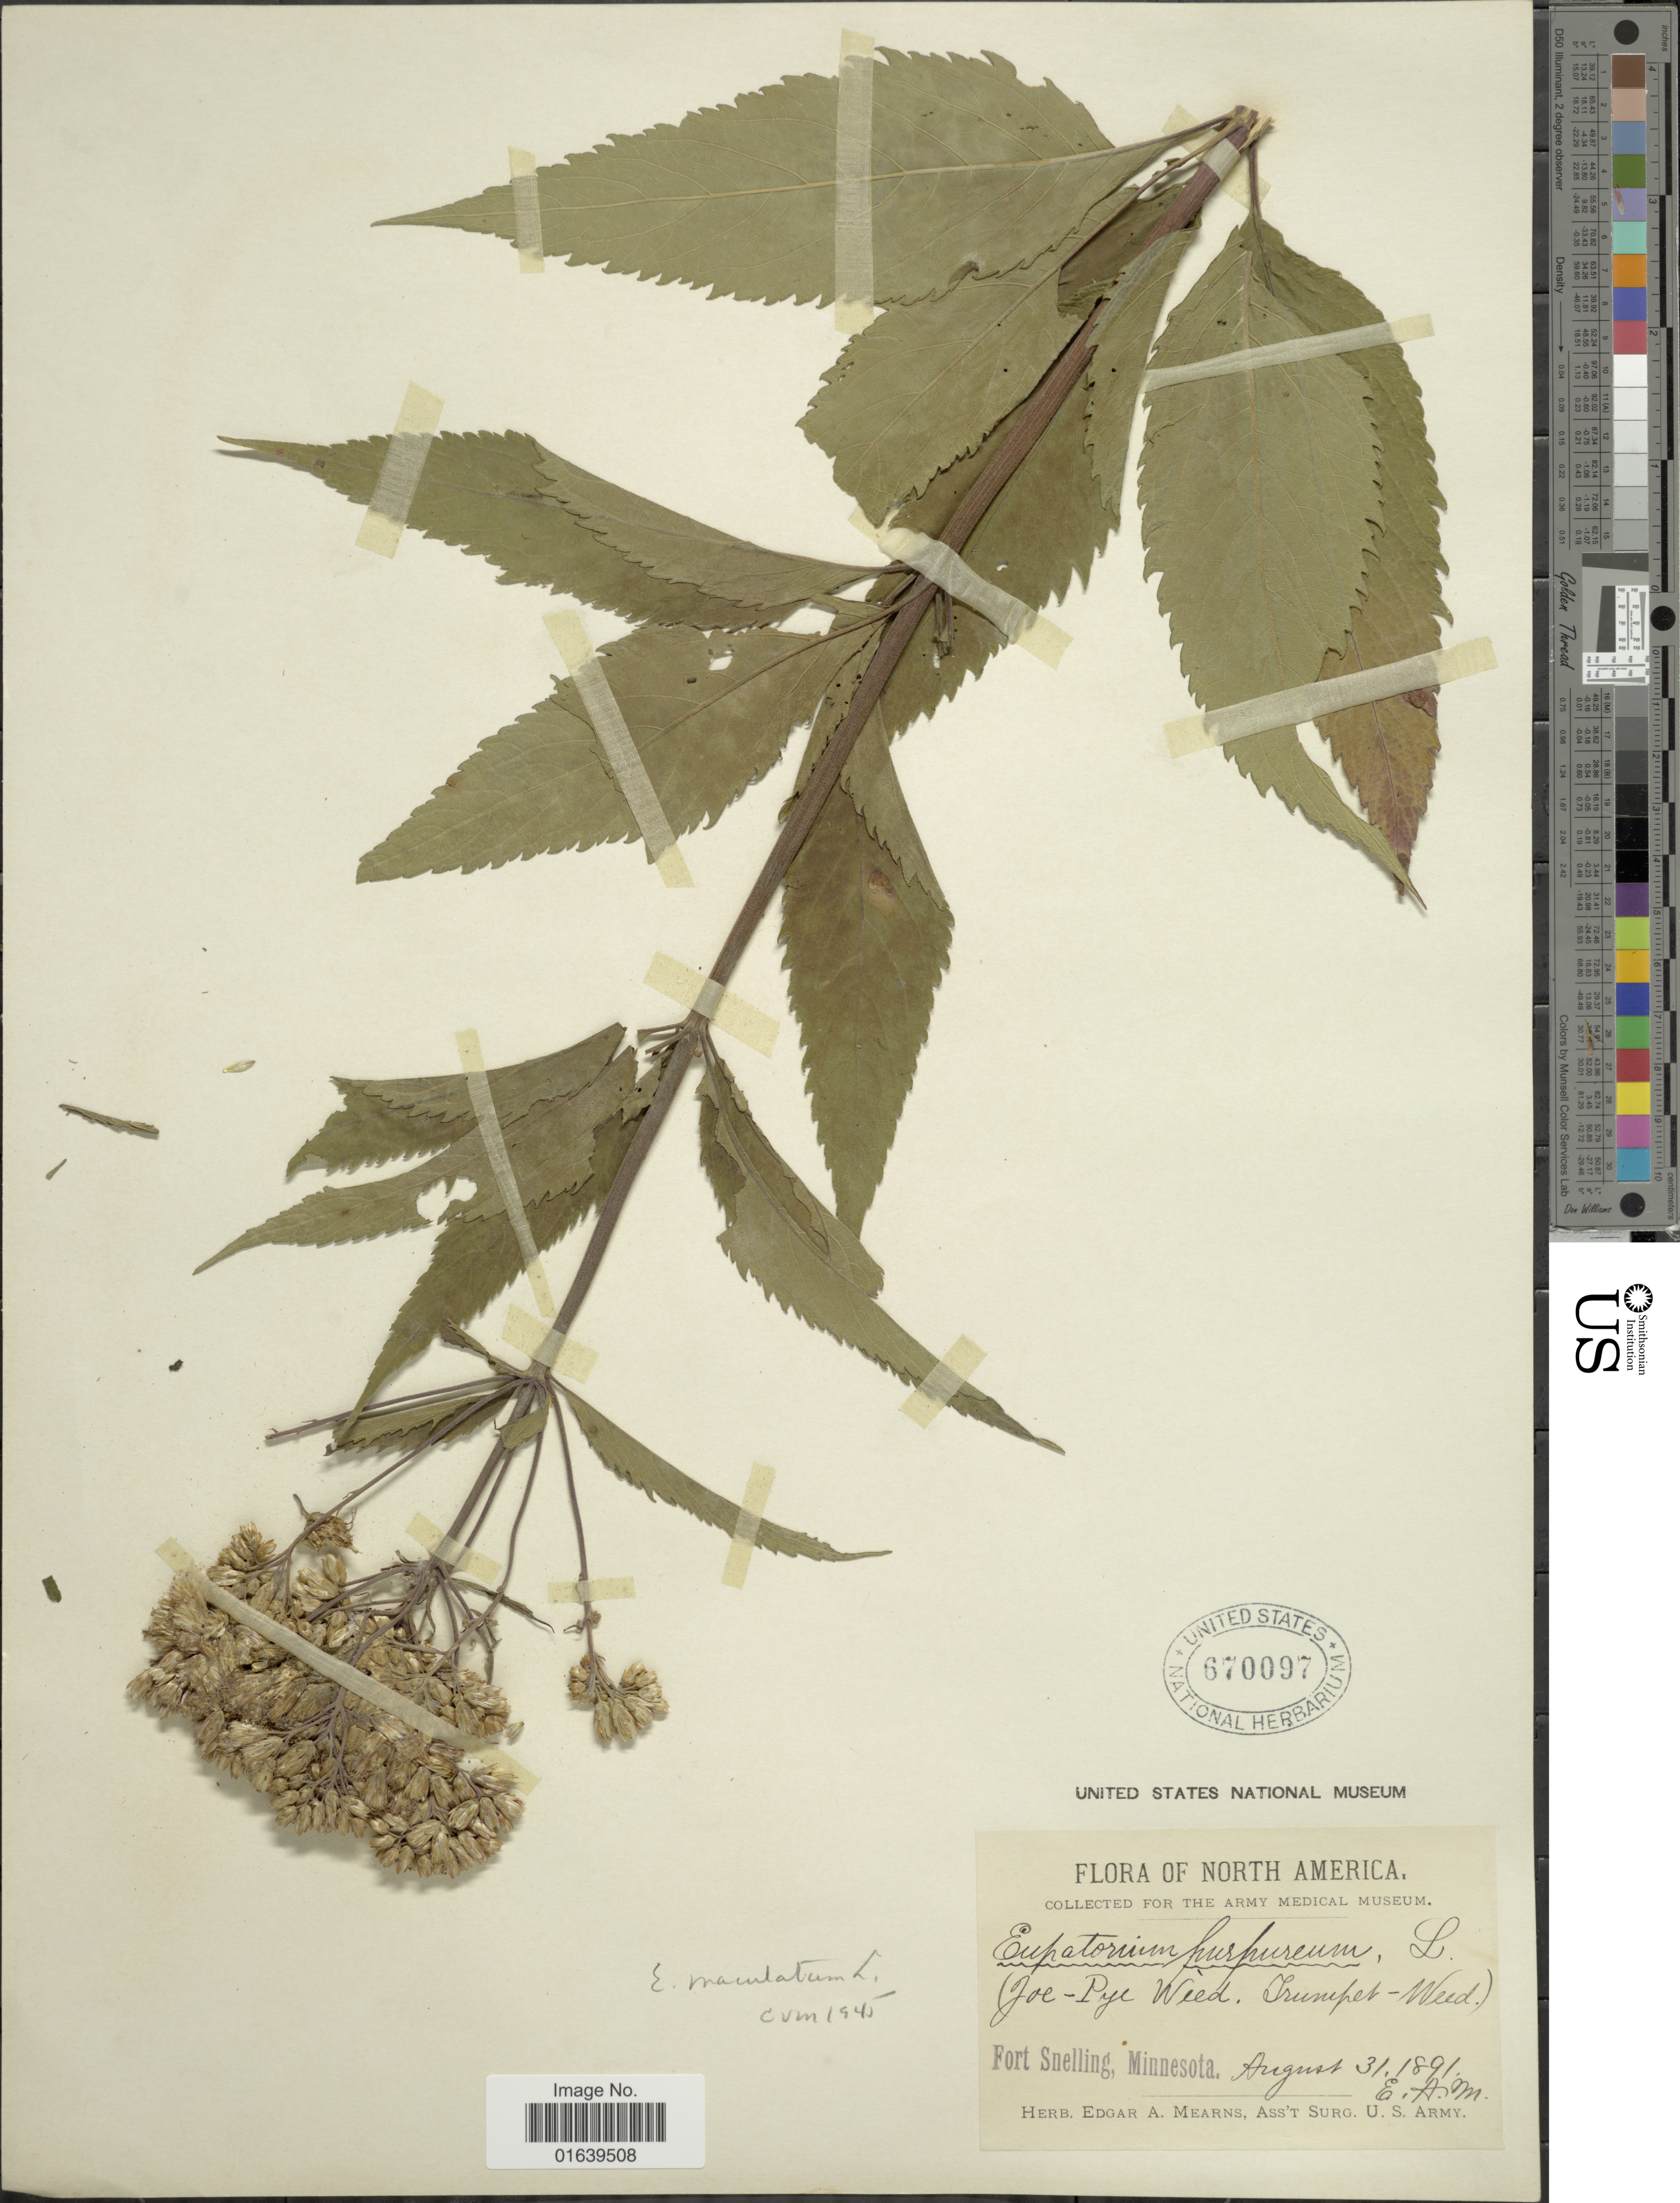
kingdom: Plantae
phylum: Tracheophyta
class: Magnoliopsida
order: Asterales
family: Asteraceae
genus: Eupatorium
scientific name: Eupatorium maculatum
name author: L.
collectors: E. A. Mearns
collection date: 1891-08-31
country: United States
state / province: Minnesota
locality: Fort Snelling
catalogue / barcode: US 670097